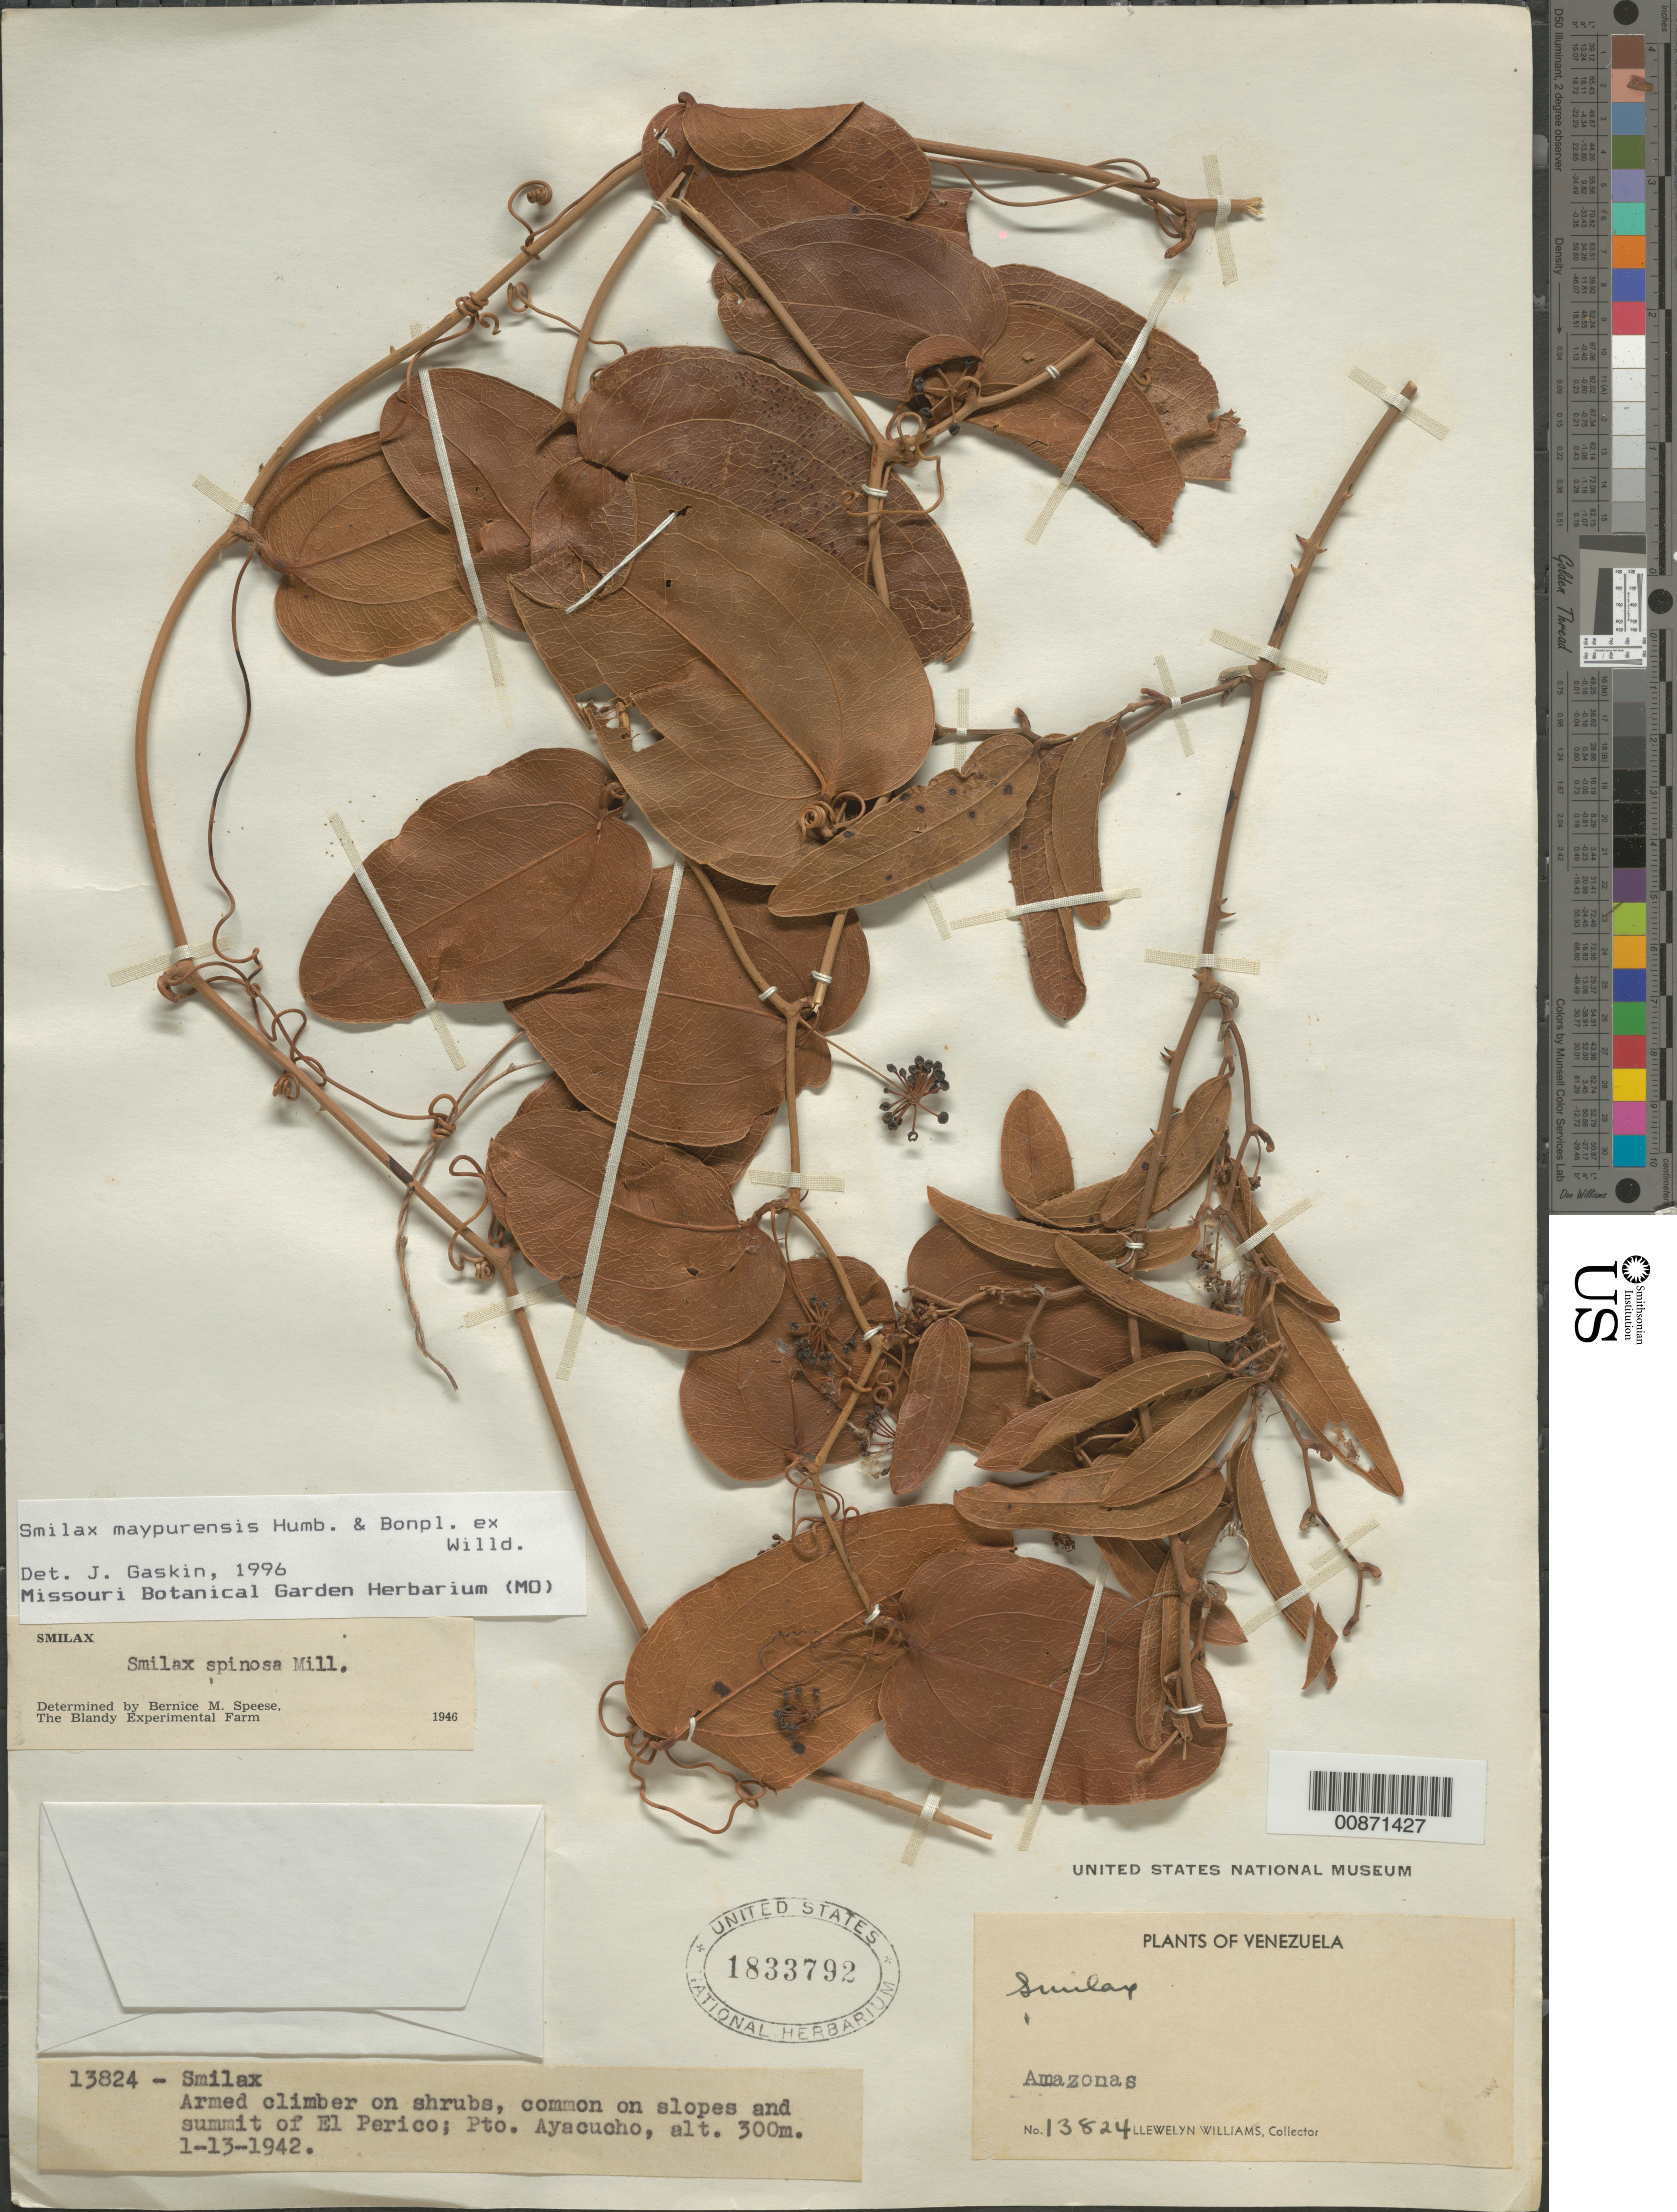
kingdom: Plantae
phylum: Tracheophyta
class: Liliopsida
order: Liliales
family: Smilacaceae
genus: Smilax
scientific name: Smilax maypurensis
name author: Humb. & Bonpl. ex Willd.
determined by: Gaskin, J. F.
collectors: Ll. Williams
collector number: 13824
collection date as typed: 13-Jan-42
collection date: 1942-01-13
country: Venezuela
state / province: Amazonas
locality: El Perico, summit, Puerto Ayacucho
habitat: On shrubs, on slopes and summit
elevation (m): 300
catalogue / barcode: US 1833792